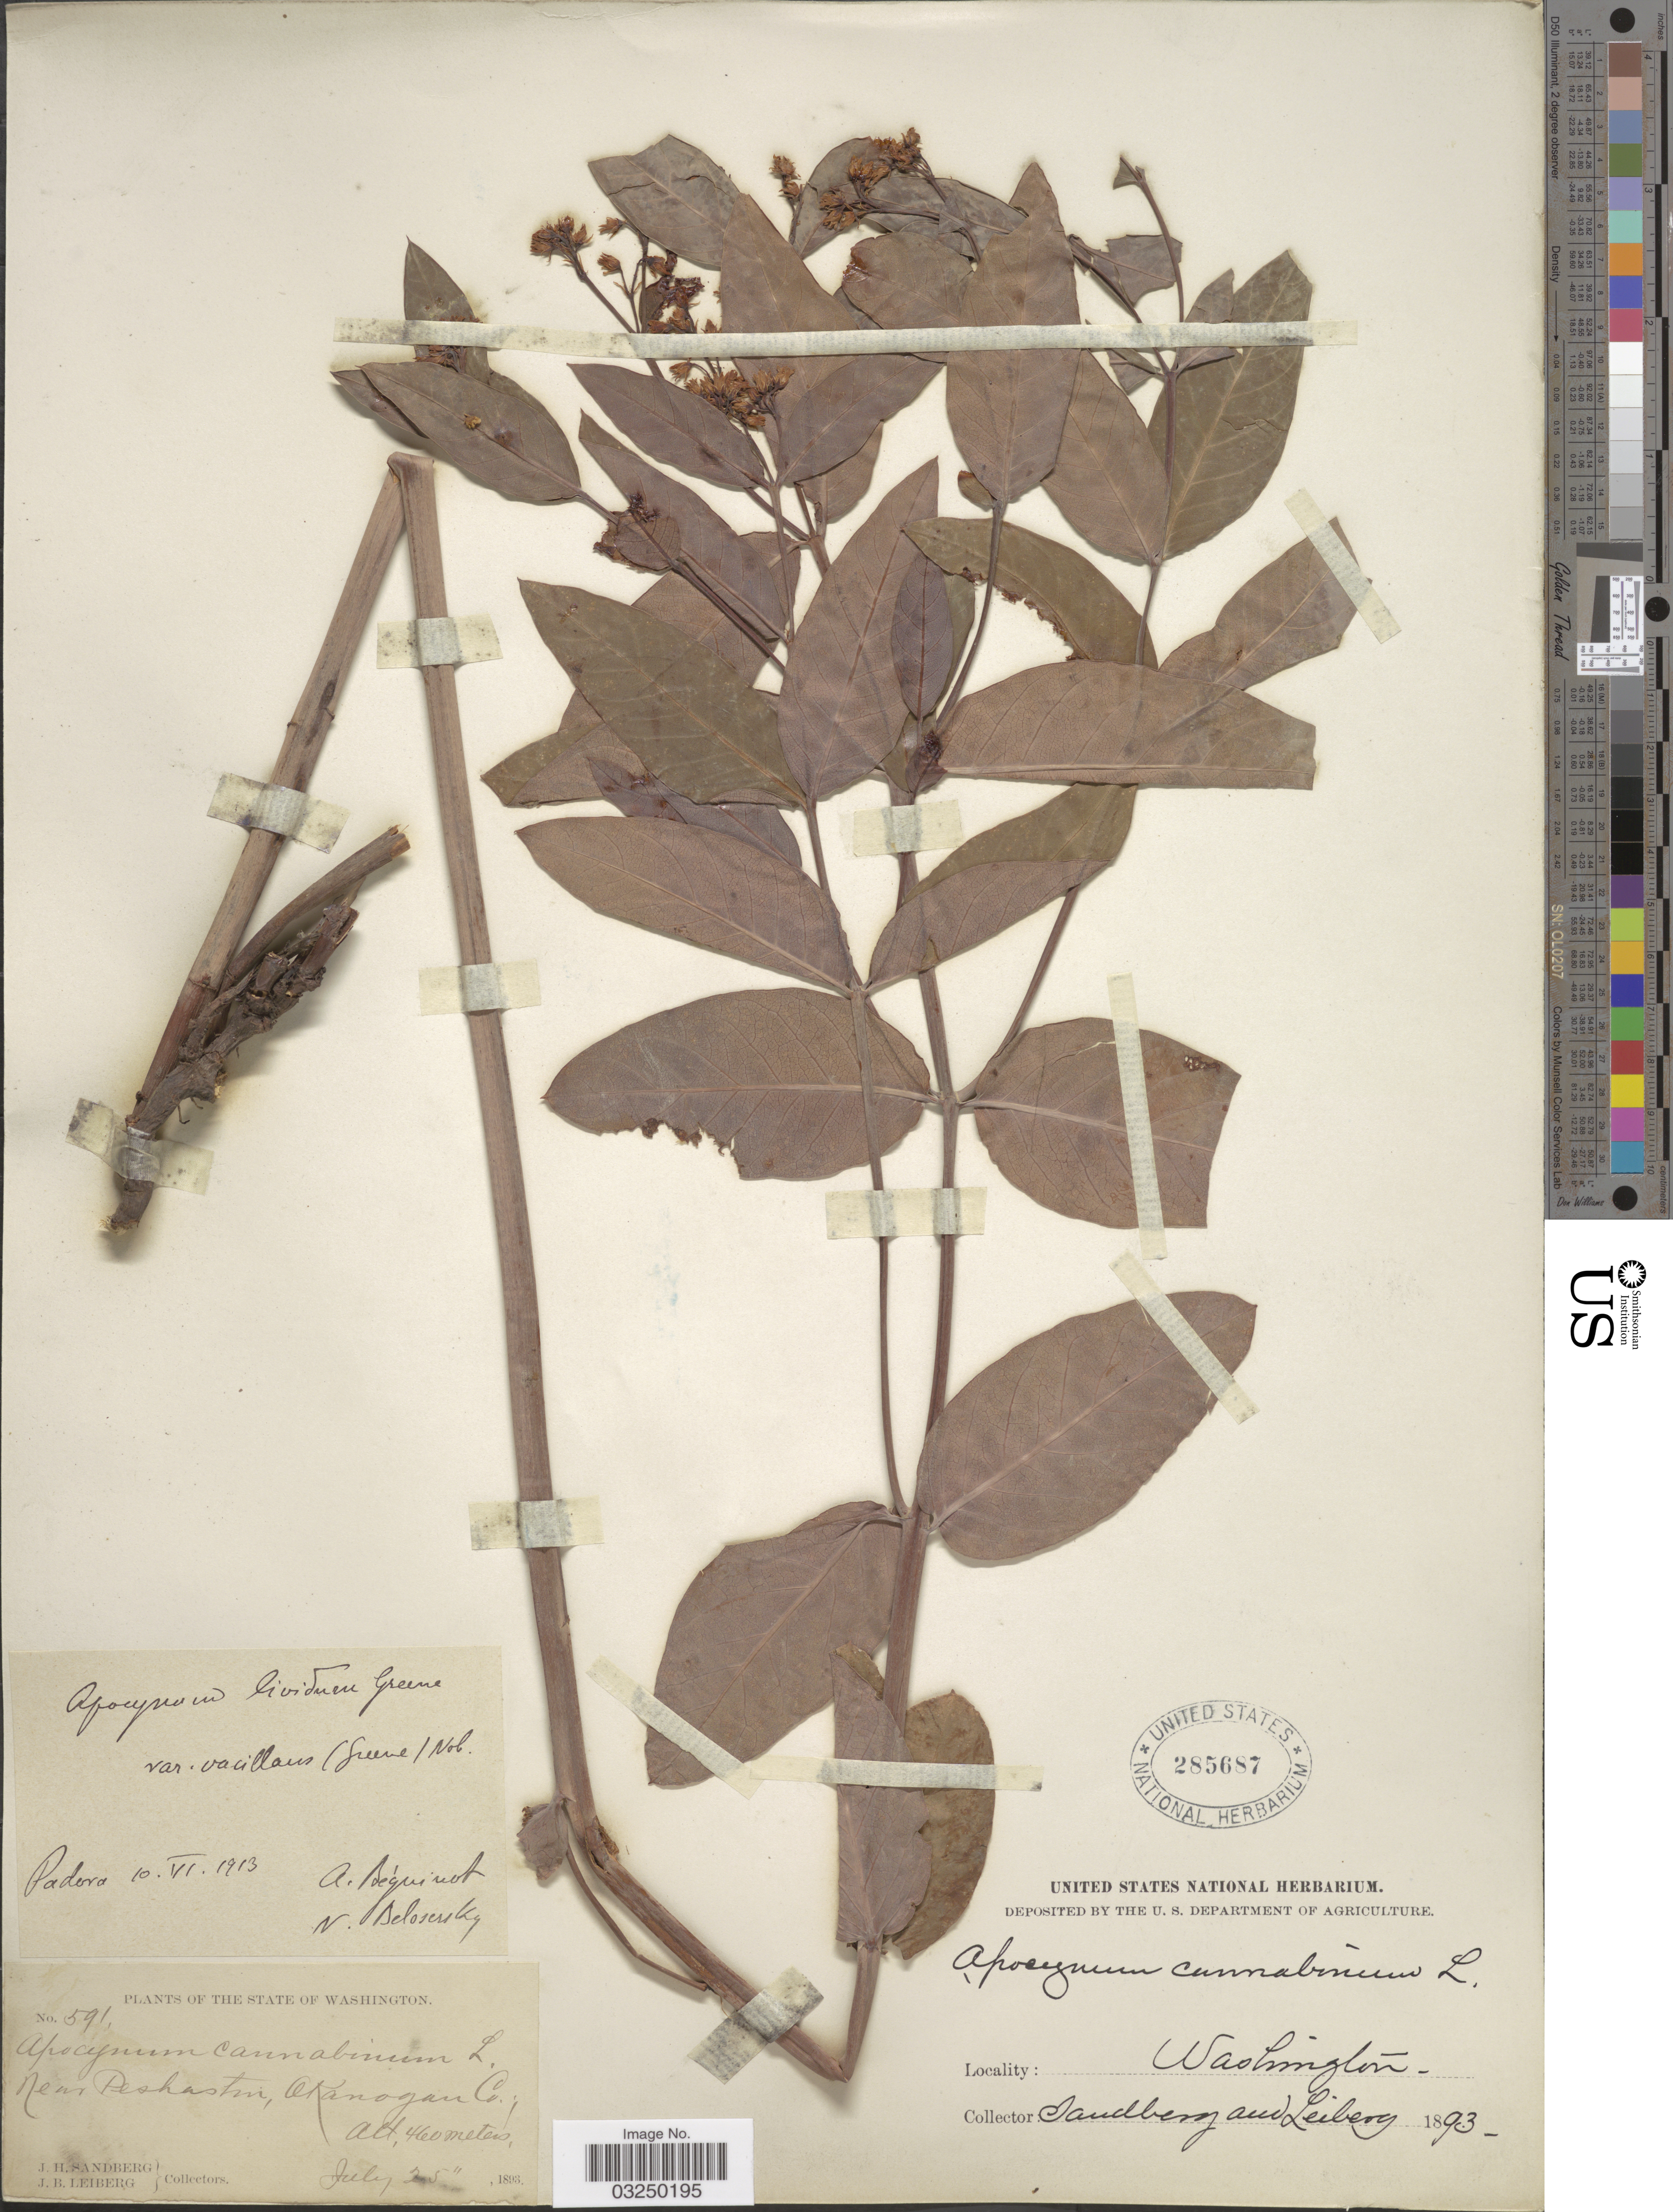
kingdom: Plantae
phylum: Tracheophyta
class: Magnoliopsida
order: Gentianales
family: Apocynaceae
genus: Apocynum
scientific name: Apocynum vacillans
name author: Greene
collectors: J. H. Sandberg & J. B. Leiberg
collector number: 591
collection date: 1893-07-25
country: United States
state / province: Washington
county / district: Okanogan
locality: Near Peshastin, Okanogan Co.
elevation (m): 460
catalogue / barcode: US 285687